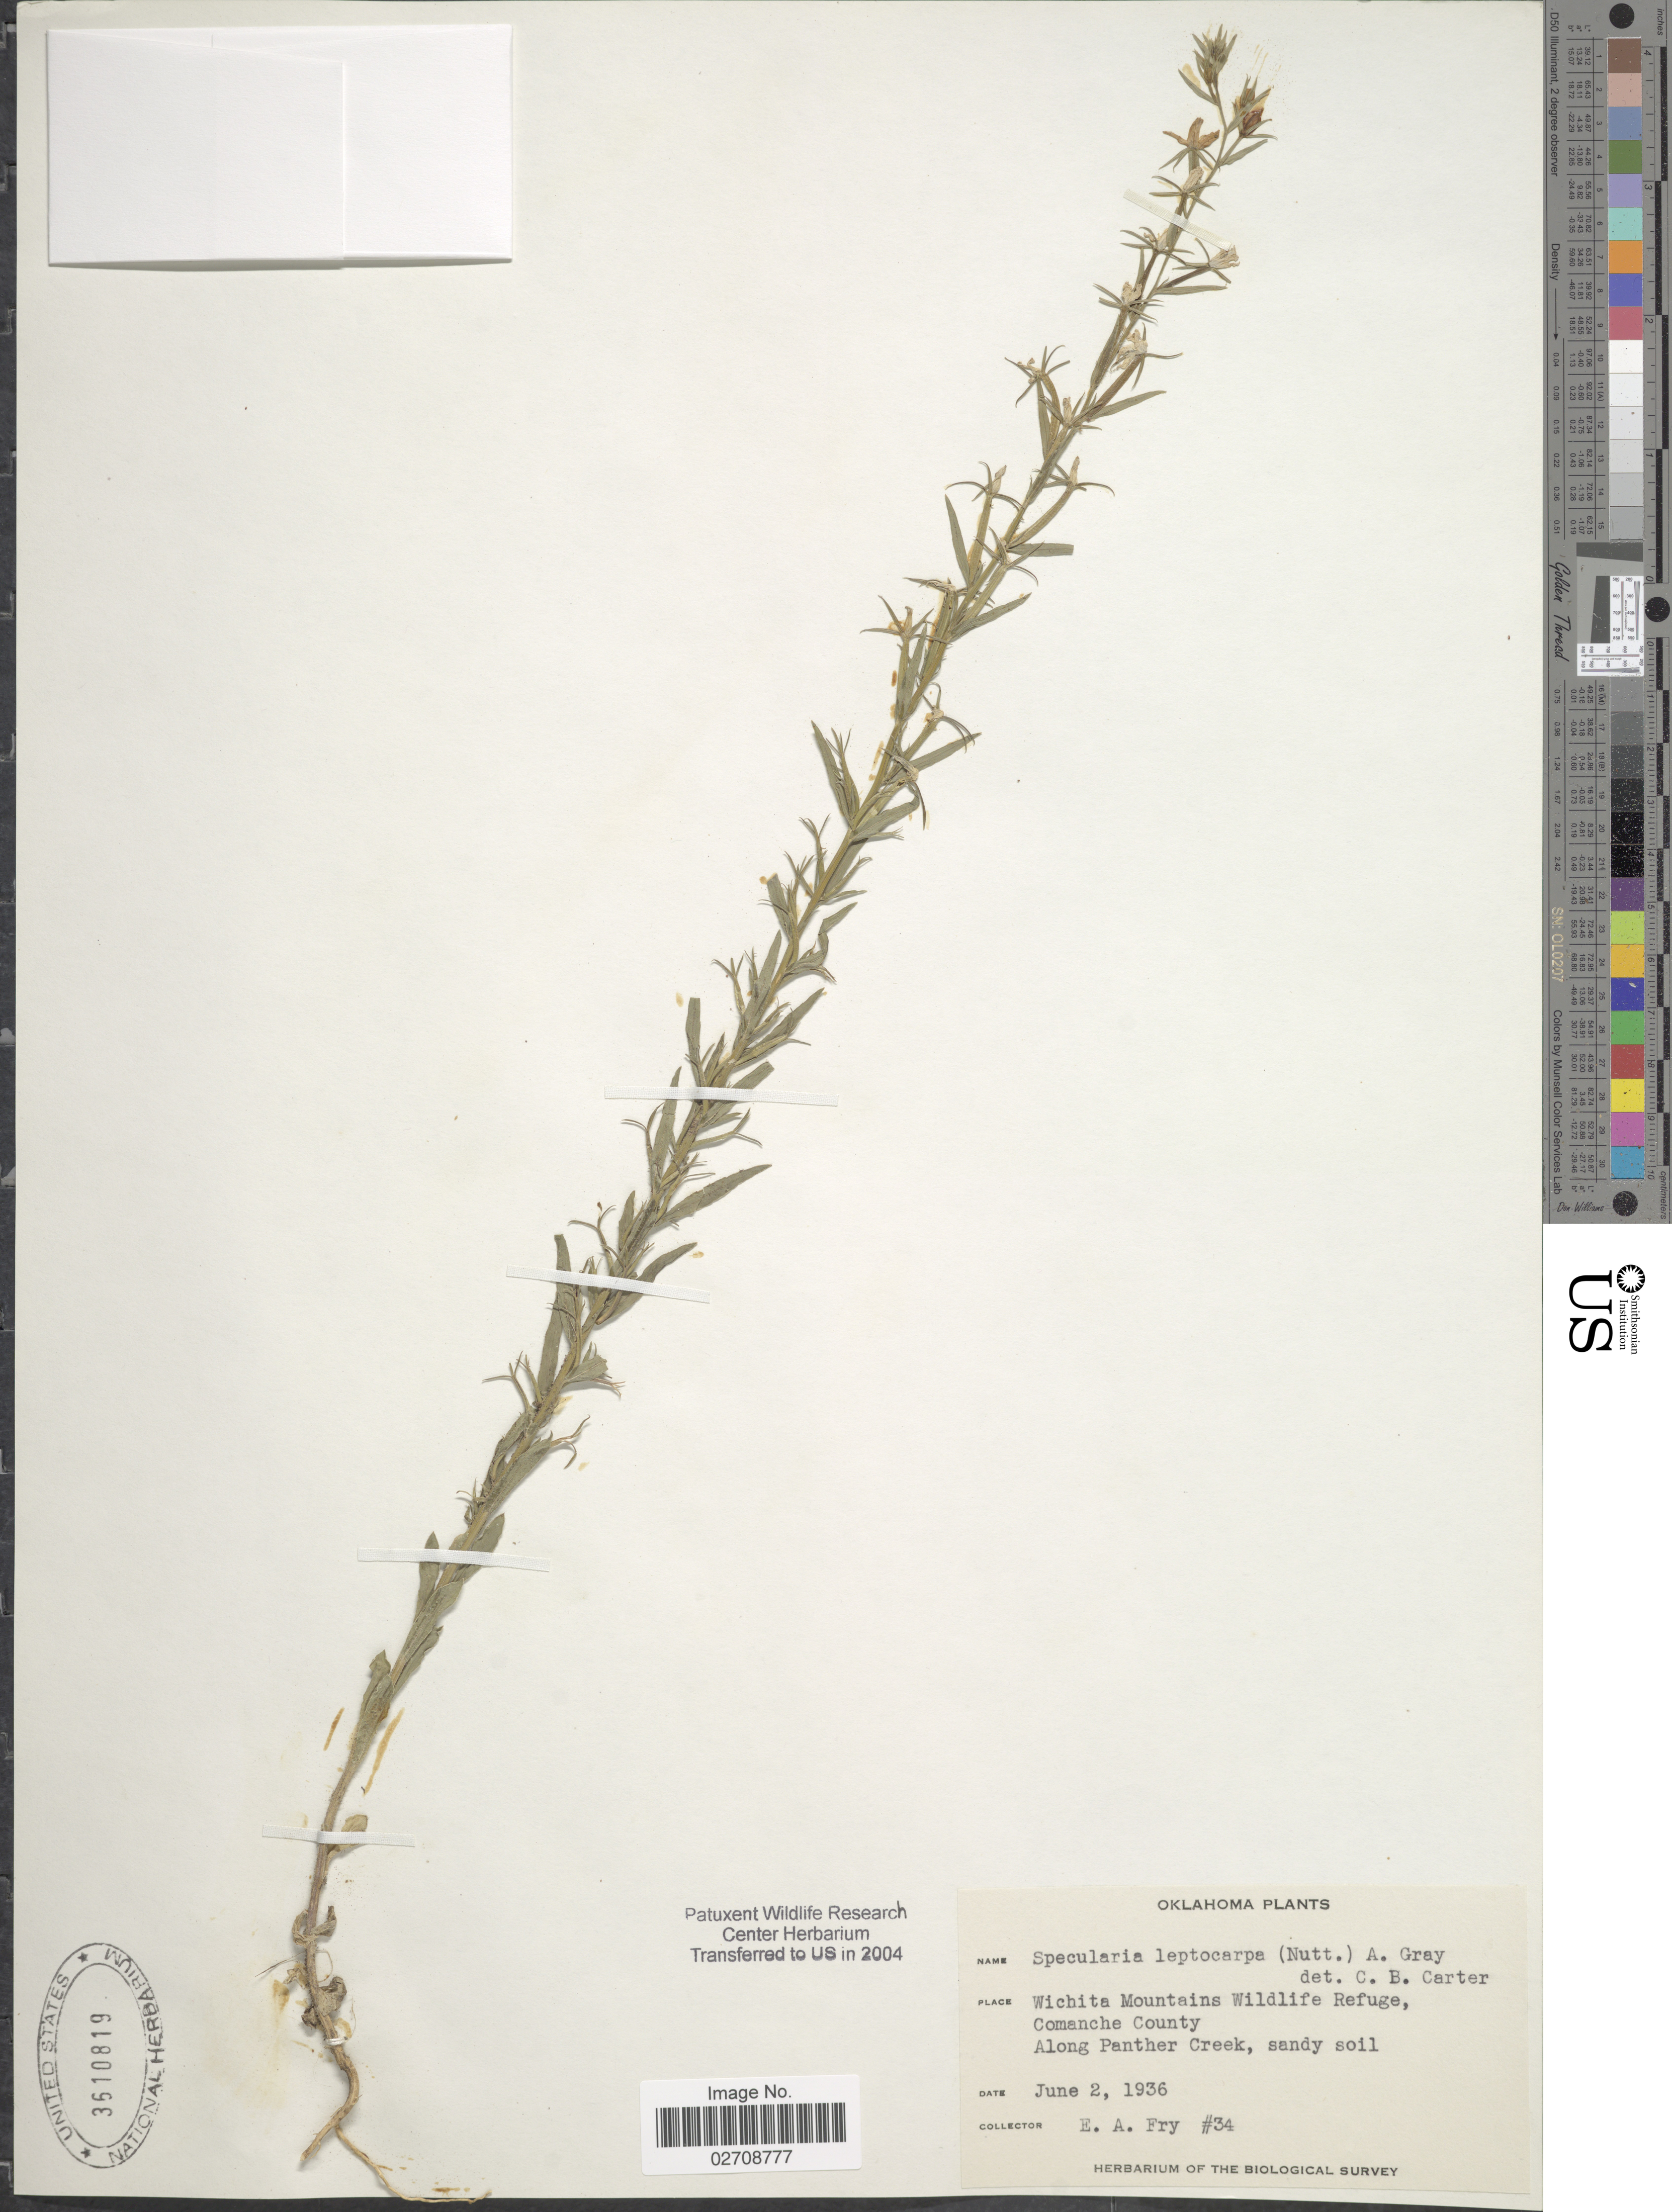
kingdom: Plantae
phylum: Tracheophyta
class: Magnoliopsida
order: Asterales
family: Campanulaceae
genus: Triodanis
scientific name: Triodanis leptocarpa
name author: Nieuwl.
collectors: E. Fry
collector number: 34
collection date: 1936-06-02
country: United States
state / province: Oklahoma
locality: Wichita Mountains Wildlife Refuge, Comanche County, along Panther Creek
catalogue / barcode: US 3610819